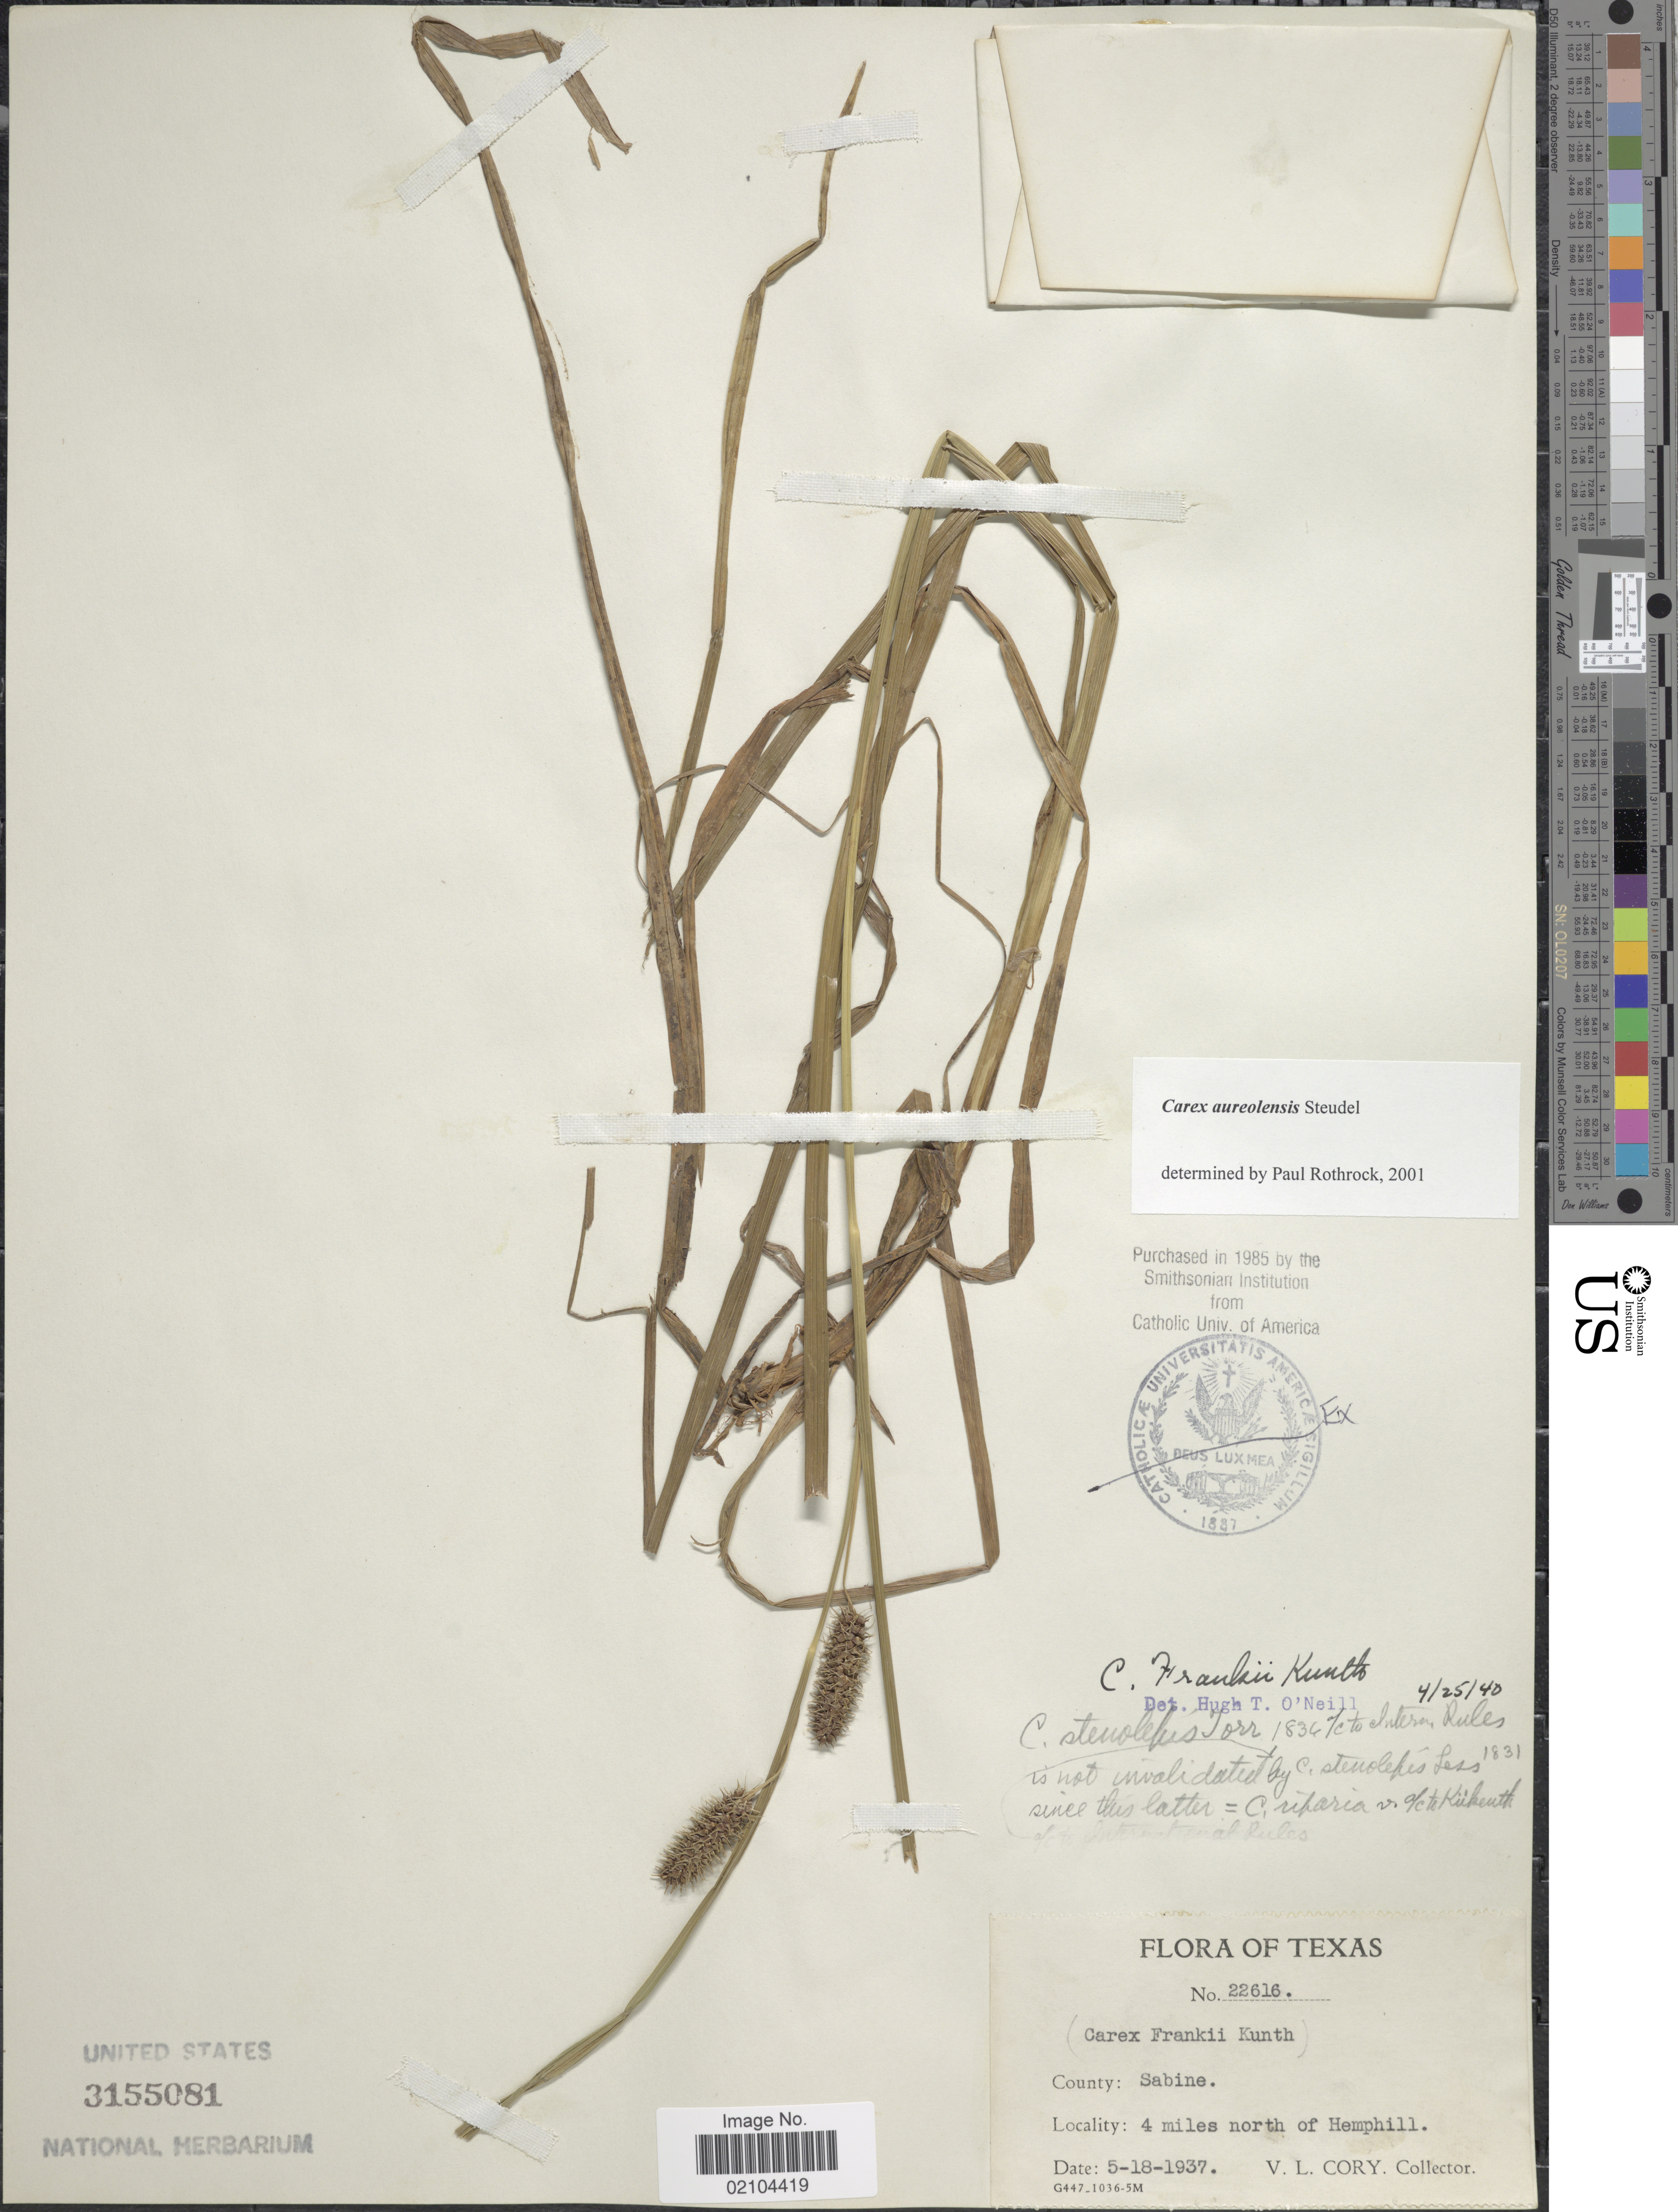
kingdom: Plantae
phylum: Tracheophyta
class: Liliopsida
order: Poales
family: Cyperaceae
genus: Carex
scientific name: Carex aureolensis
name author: Steud.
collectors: V. Cory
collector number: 22616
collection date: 1937-05-18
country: United States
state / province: Texas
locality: County: Sabine, 4 miles north of Hemphill.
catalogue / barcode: US 3155081